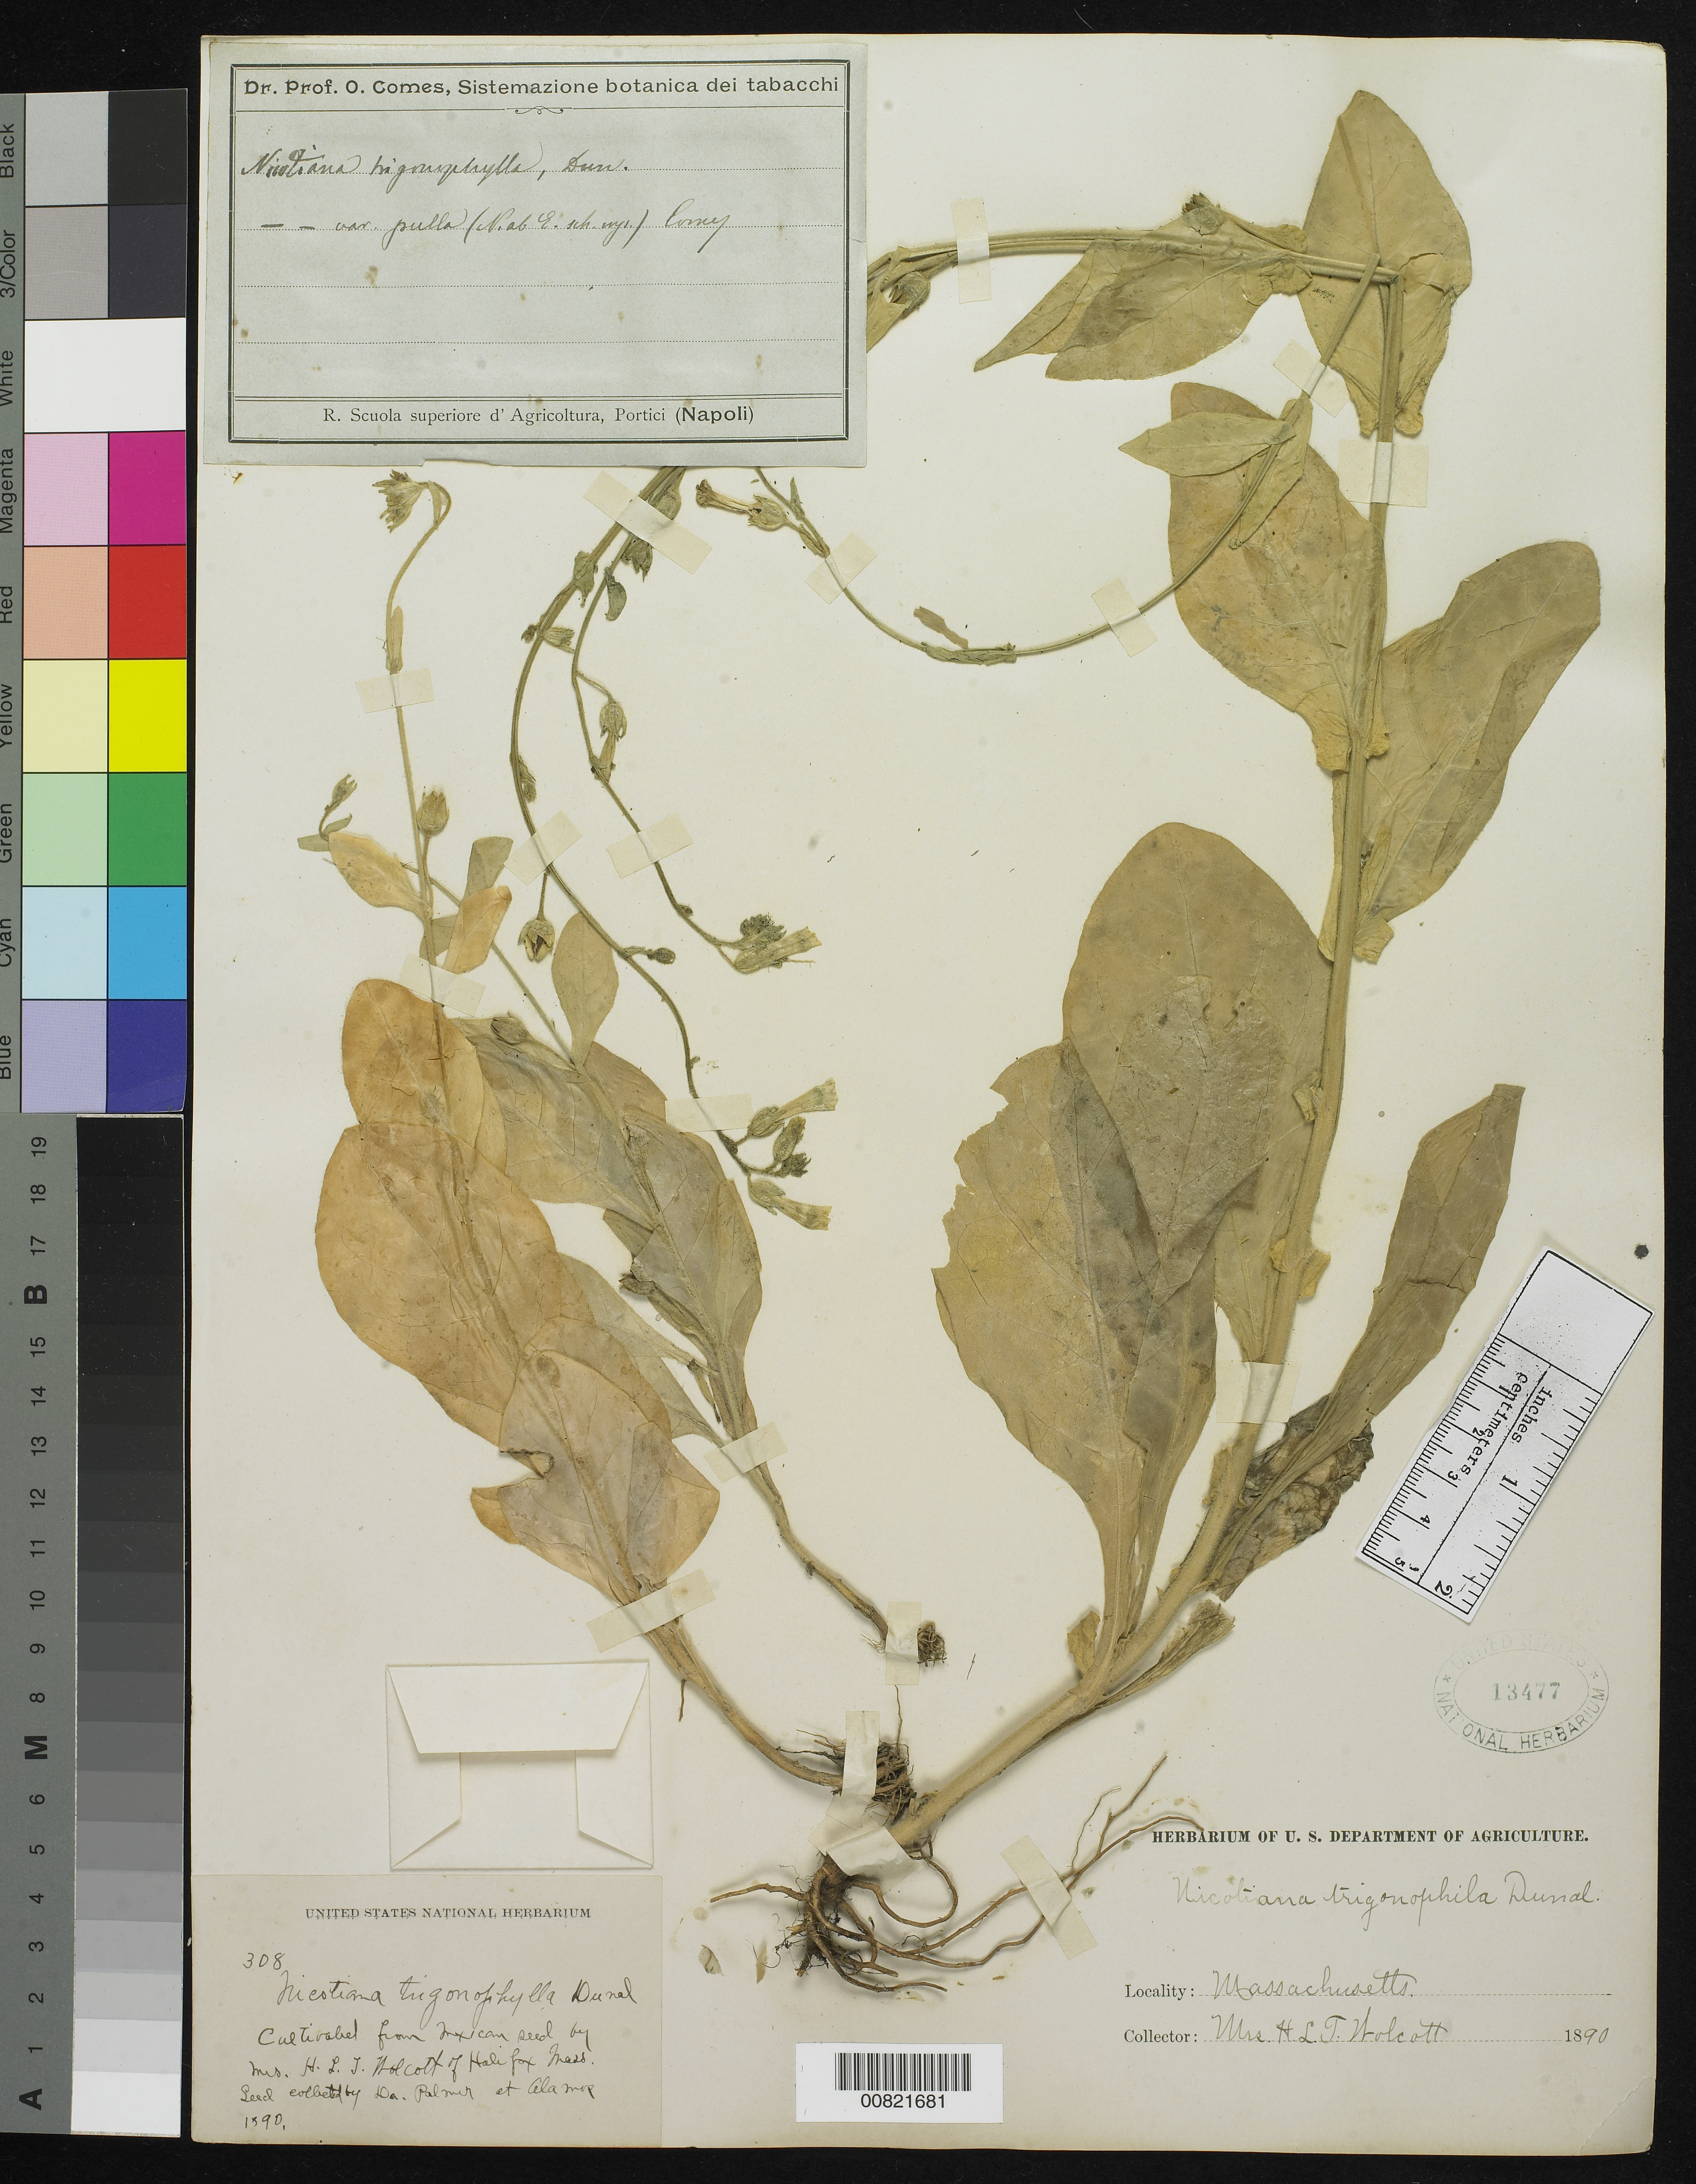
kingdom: Plantae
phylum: Tracheophyta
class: Magnoliopsida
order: Solanales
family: Solanaceae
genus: Nicotiana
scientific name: Nicotiana trigonophylla var. pulla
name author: Comes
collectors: E. Palmer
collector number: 308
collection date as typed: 1890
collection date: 1890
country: Mexico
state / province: Sonora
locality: Alamos, Sonora.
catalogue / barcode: US 13477